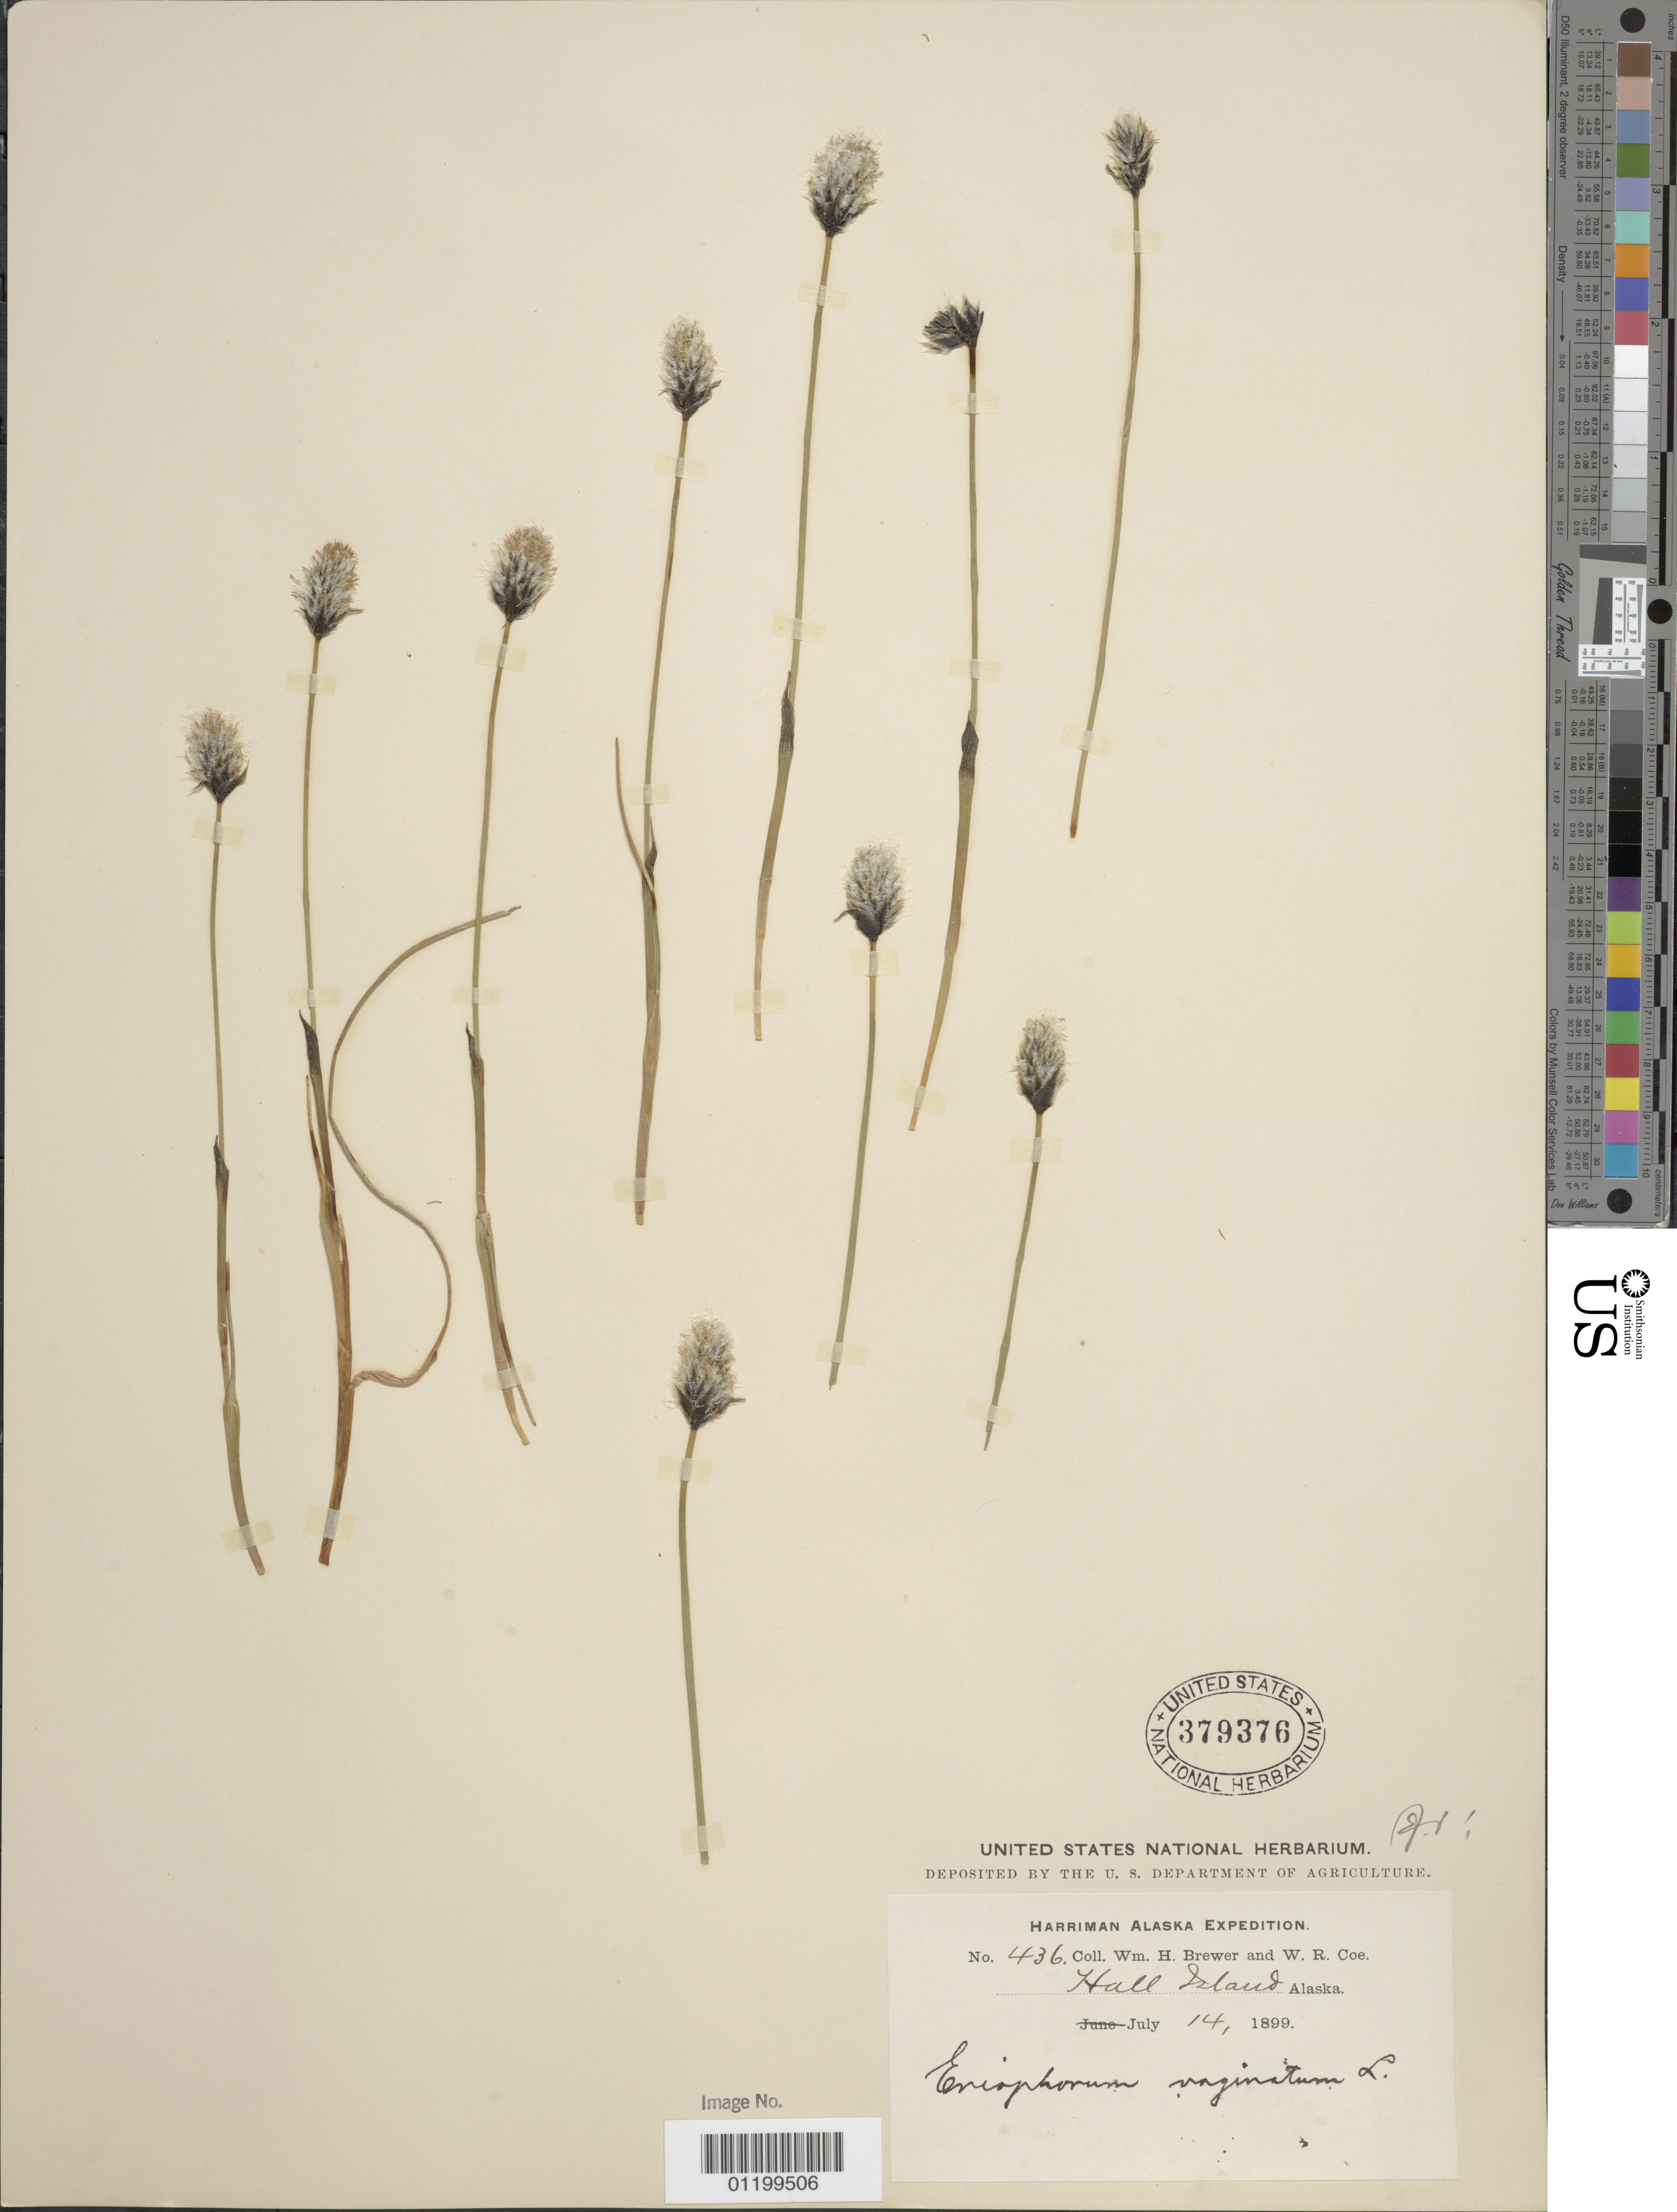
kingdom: Plantae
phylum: Tracheophyta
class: Liliopsida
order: Poales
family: Cyperaceae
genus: Eriophorum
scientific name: Eriophorum vaginatum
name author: L.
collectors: W. H. Brewer & W. Coe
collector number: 436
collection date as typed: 12 Jul 1899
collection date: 1899-07-12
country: United States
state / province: Alaska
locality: Hall Island.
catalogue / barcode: US 379376